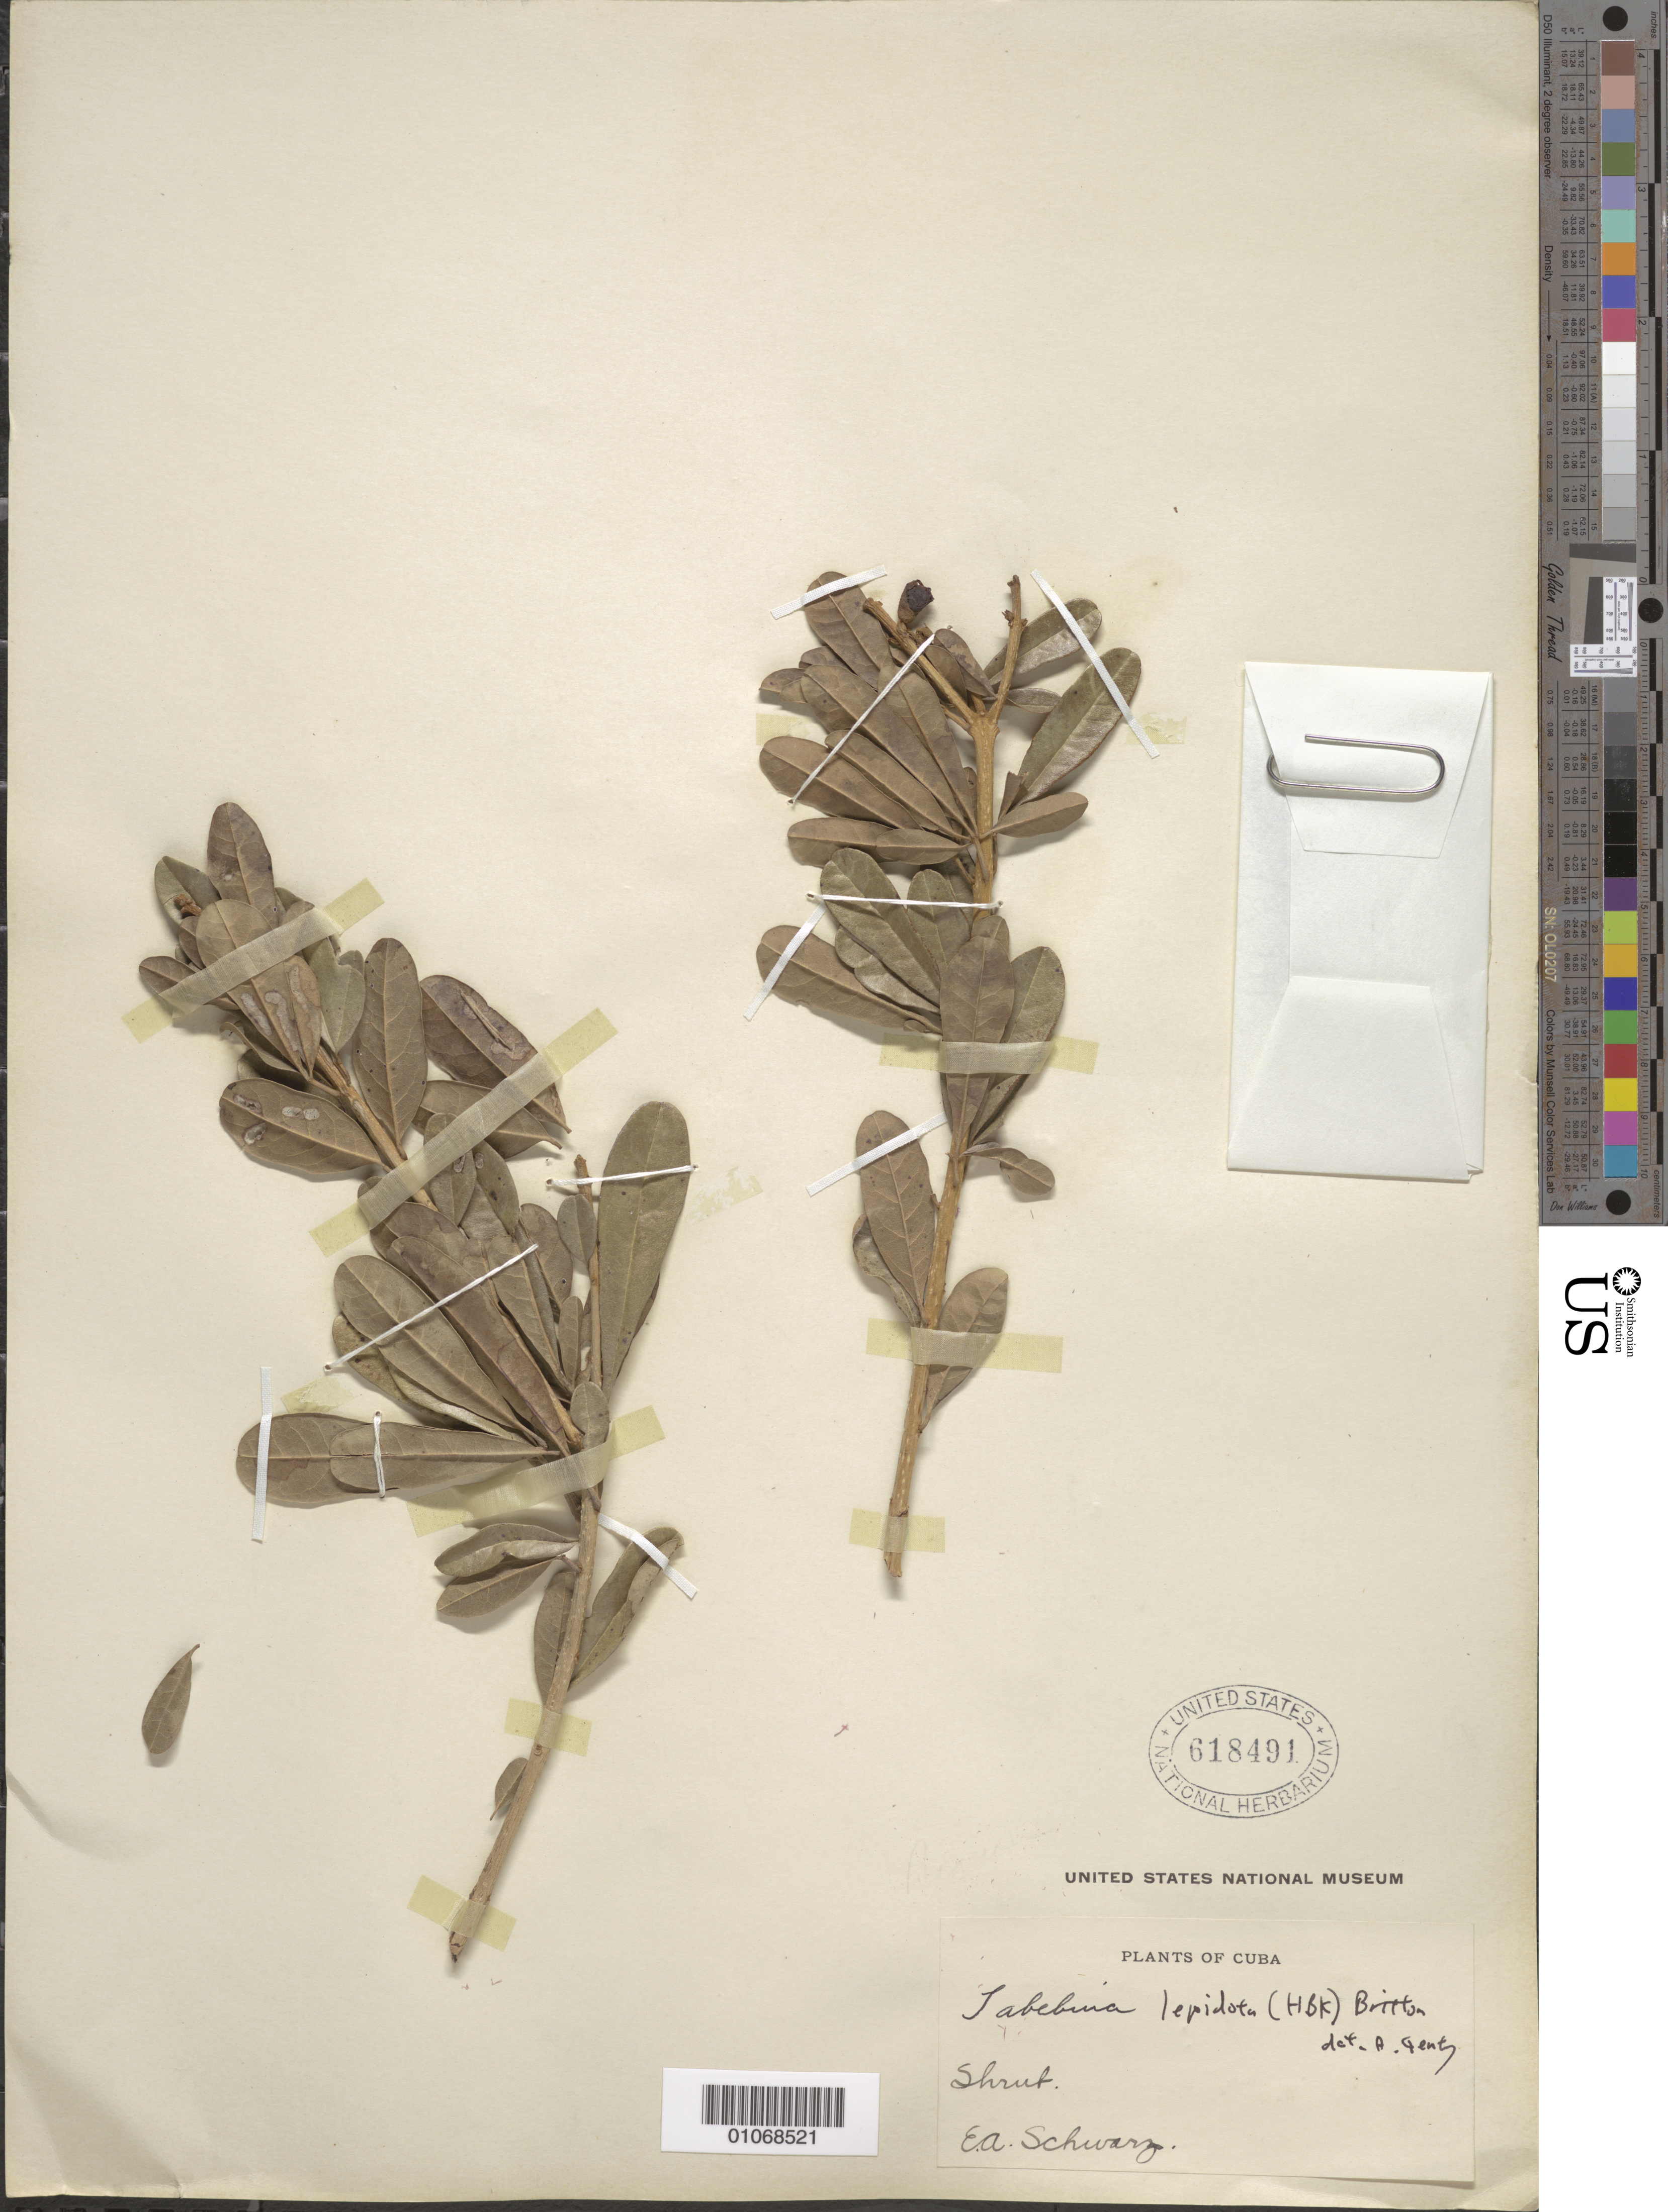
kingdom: Plantae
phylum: Tracheophyta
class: Magnoliopsida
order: Lamiales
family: Bignoniaceae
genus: Tabebuia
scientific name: Tabebuia lepidota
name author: (Kunth) Britton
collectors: E. Schwarz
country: Cuba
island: Cuba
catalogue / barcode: US 618491